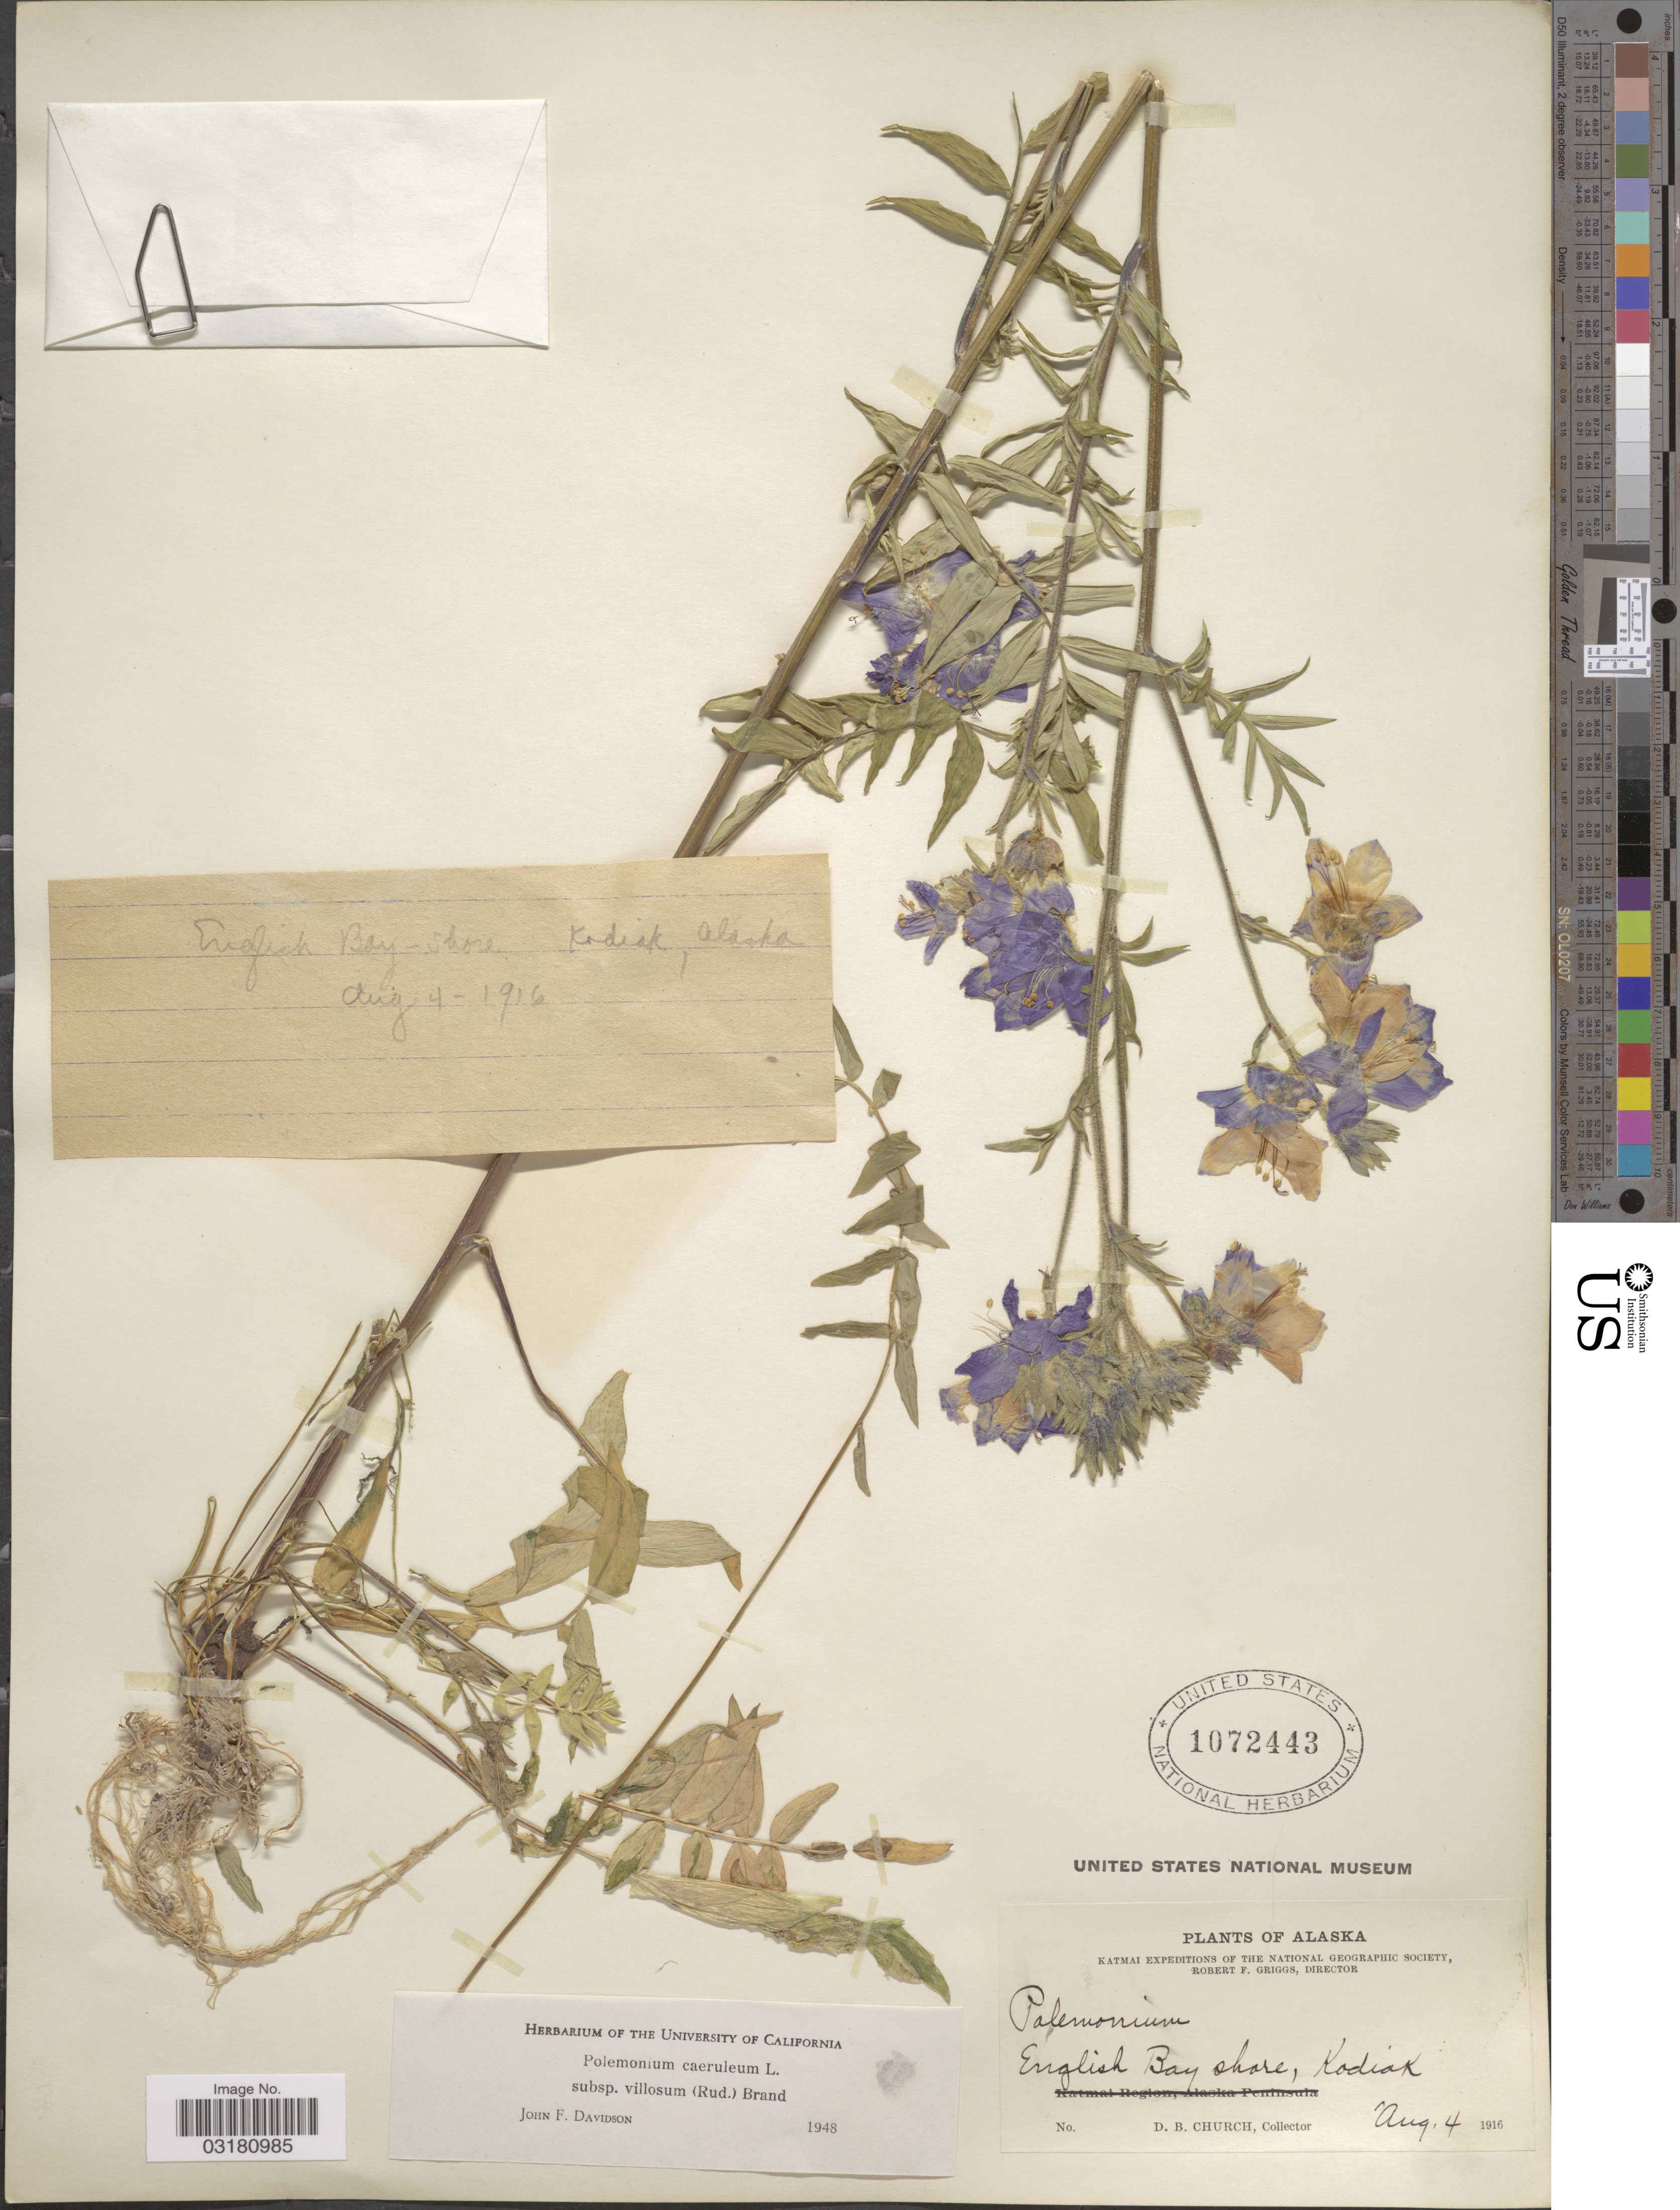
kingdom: Plantae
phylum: Tracheophyta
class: Magnoliopsida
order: Ericales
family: Polemoniaceae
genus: Polemonium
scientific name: Polemonium caeruleum var. villosum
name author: (Rudolph ex Georgi) Brand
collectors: D. Church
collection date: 1916-08-04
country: United States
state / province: Alaska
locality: English Bay shore, Kodiak.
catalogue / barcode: US 1072443